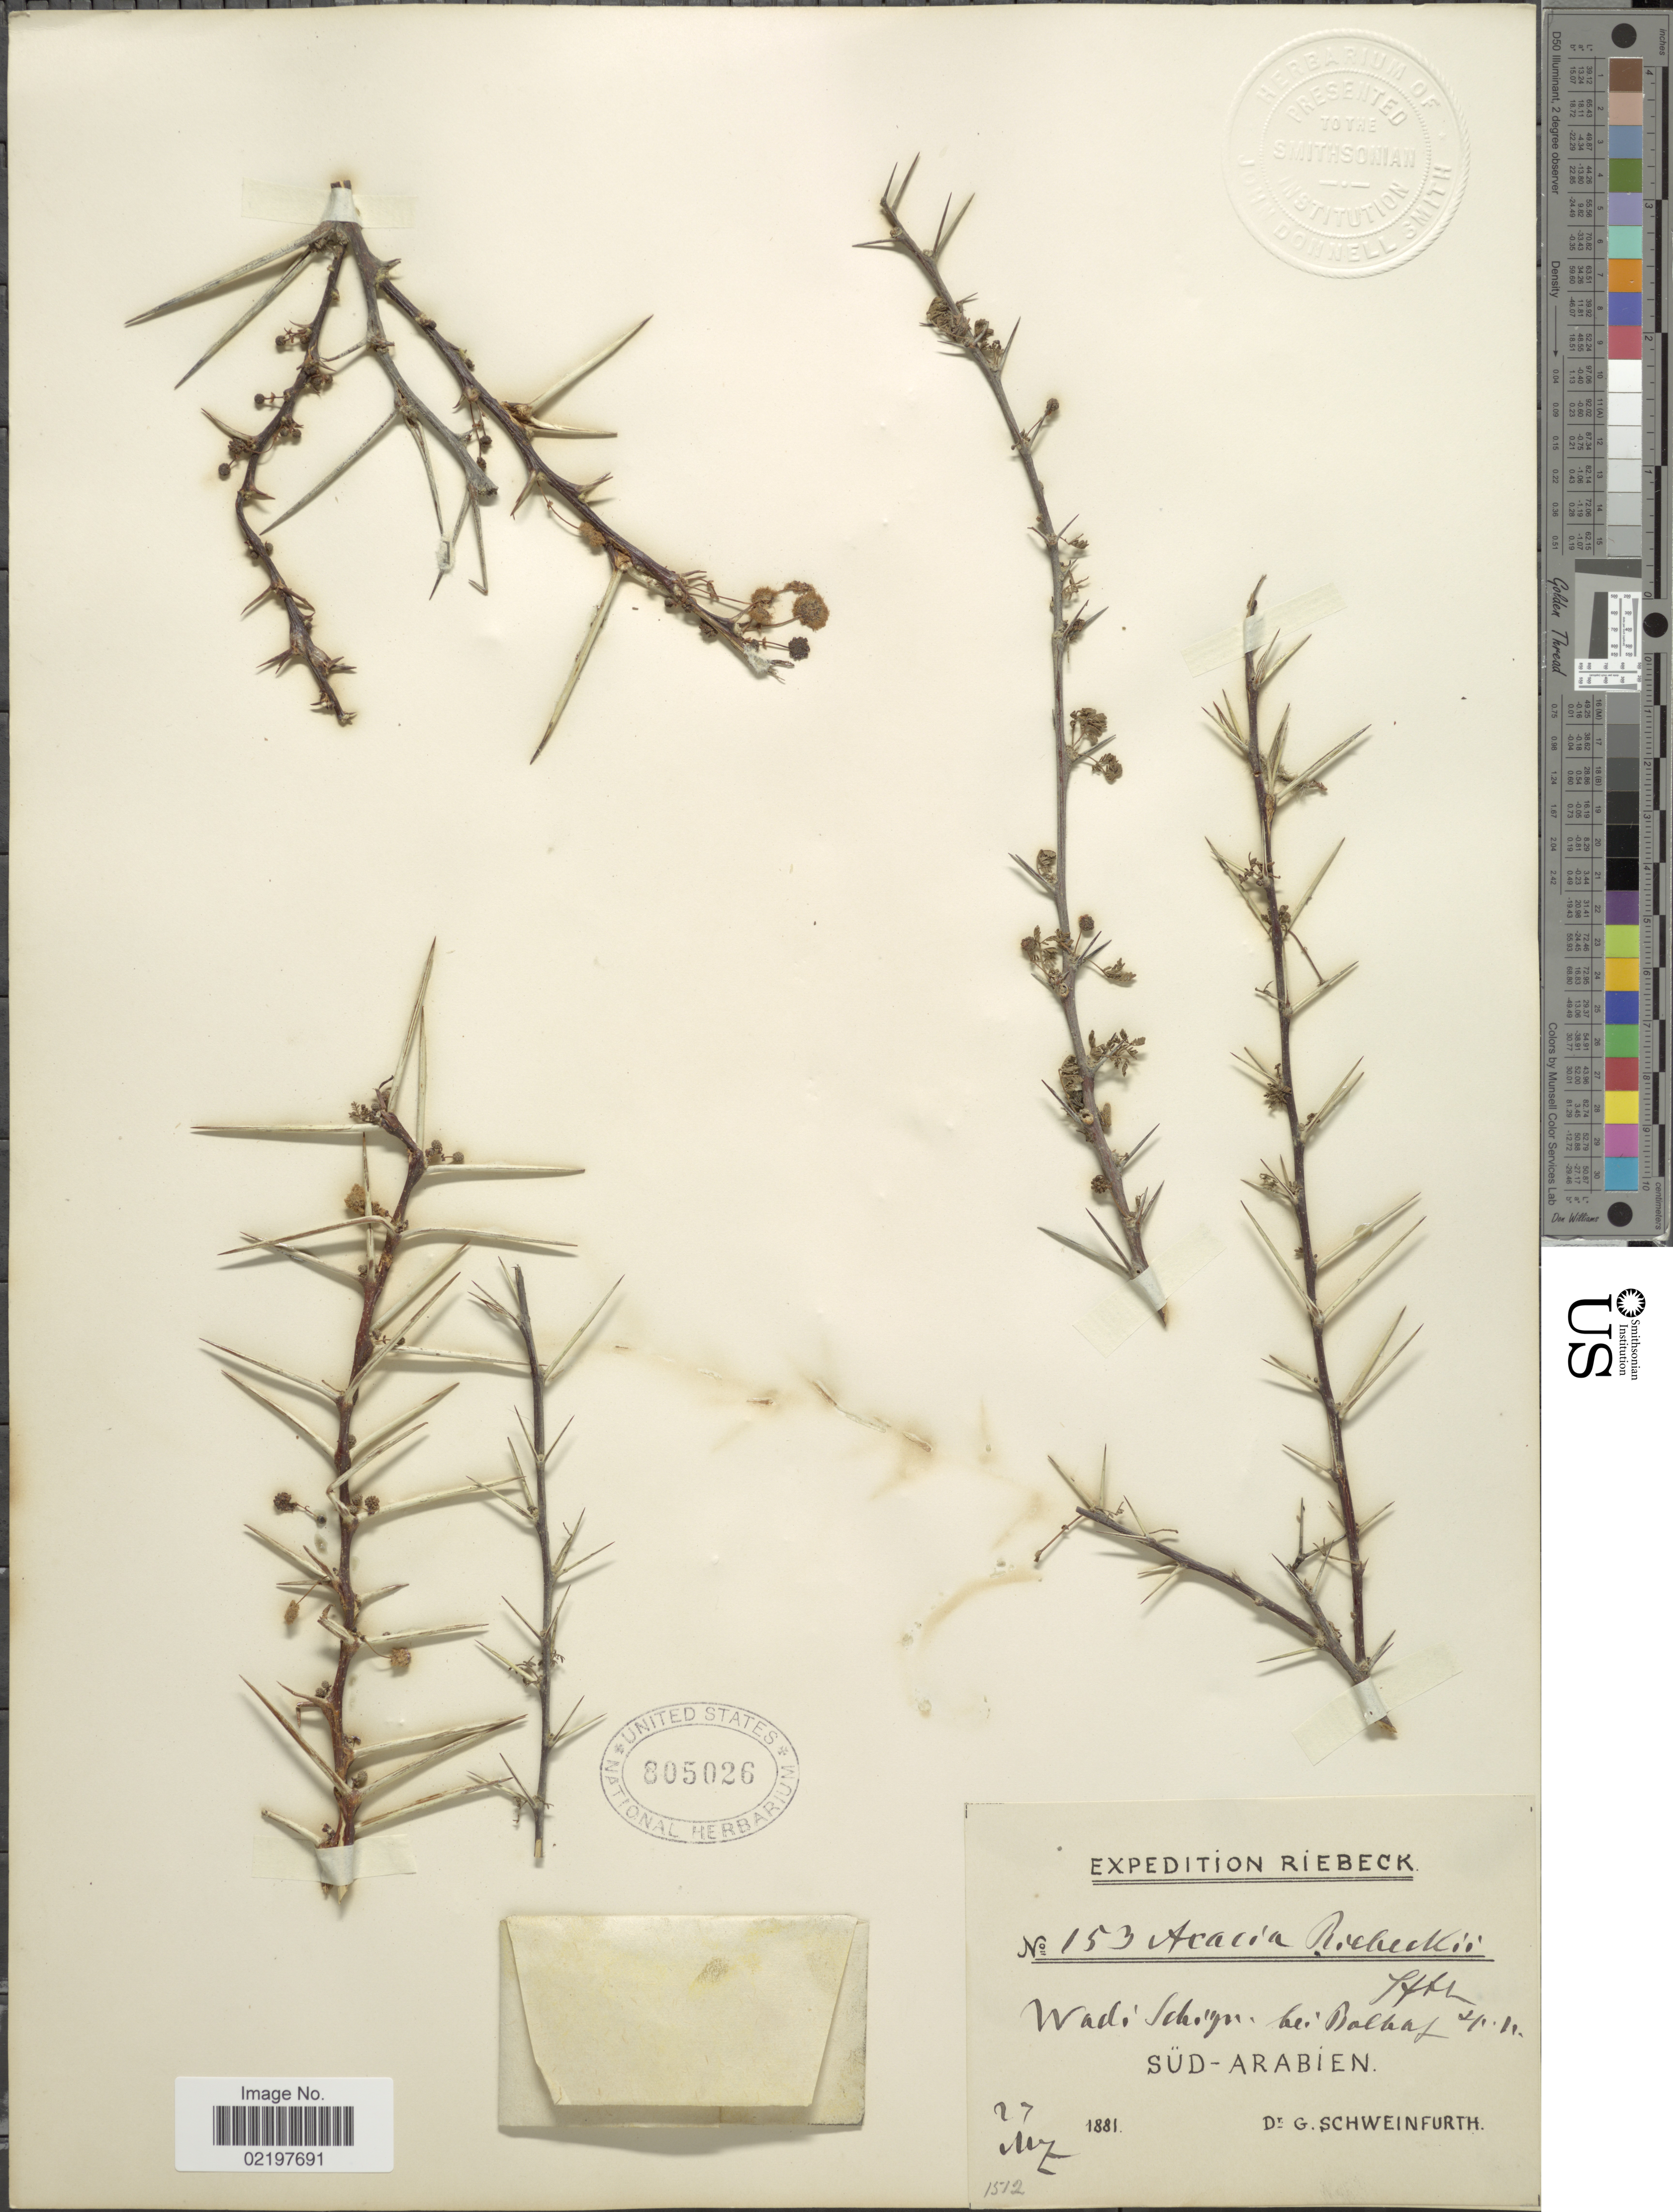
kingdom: Plantae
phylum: Tracheophyta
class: Magnoliopsida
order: Fabales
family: Fabaceae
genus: Vachellia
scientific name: Vachellia karroo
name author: (Hayne) Banfi & Galasso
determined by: Strong, M. T., (US), Smithsonian Institution - National Museum of Natural History (UNITED STATES)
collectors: G. A. Schweinfurth (herbarium)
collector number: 153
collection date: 1881-03-27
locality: Wasi schijn bei Bolbag, Sud-Arabien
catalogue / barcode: US 805026